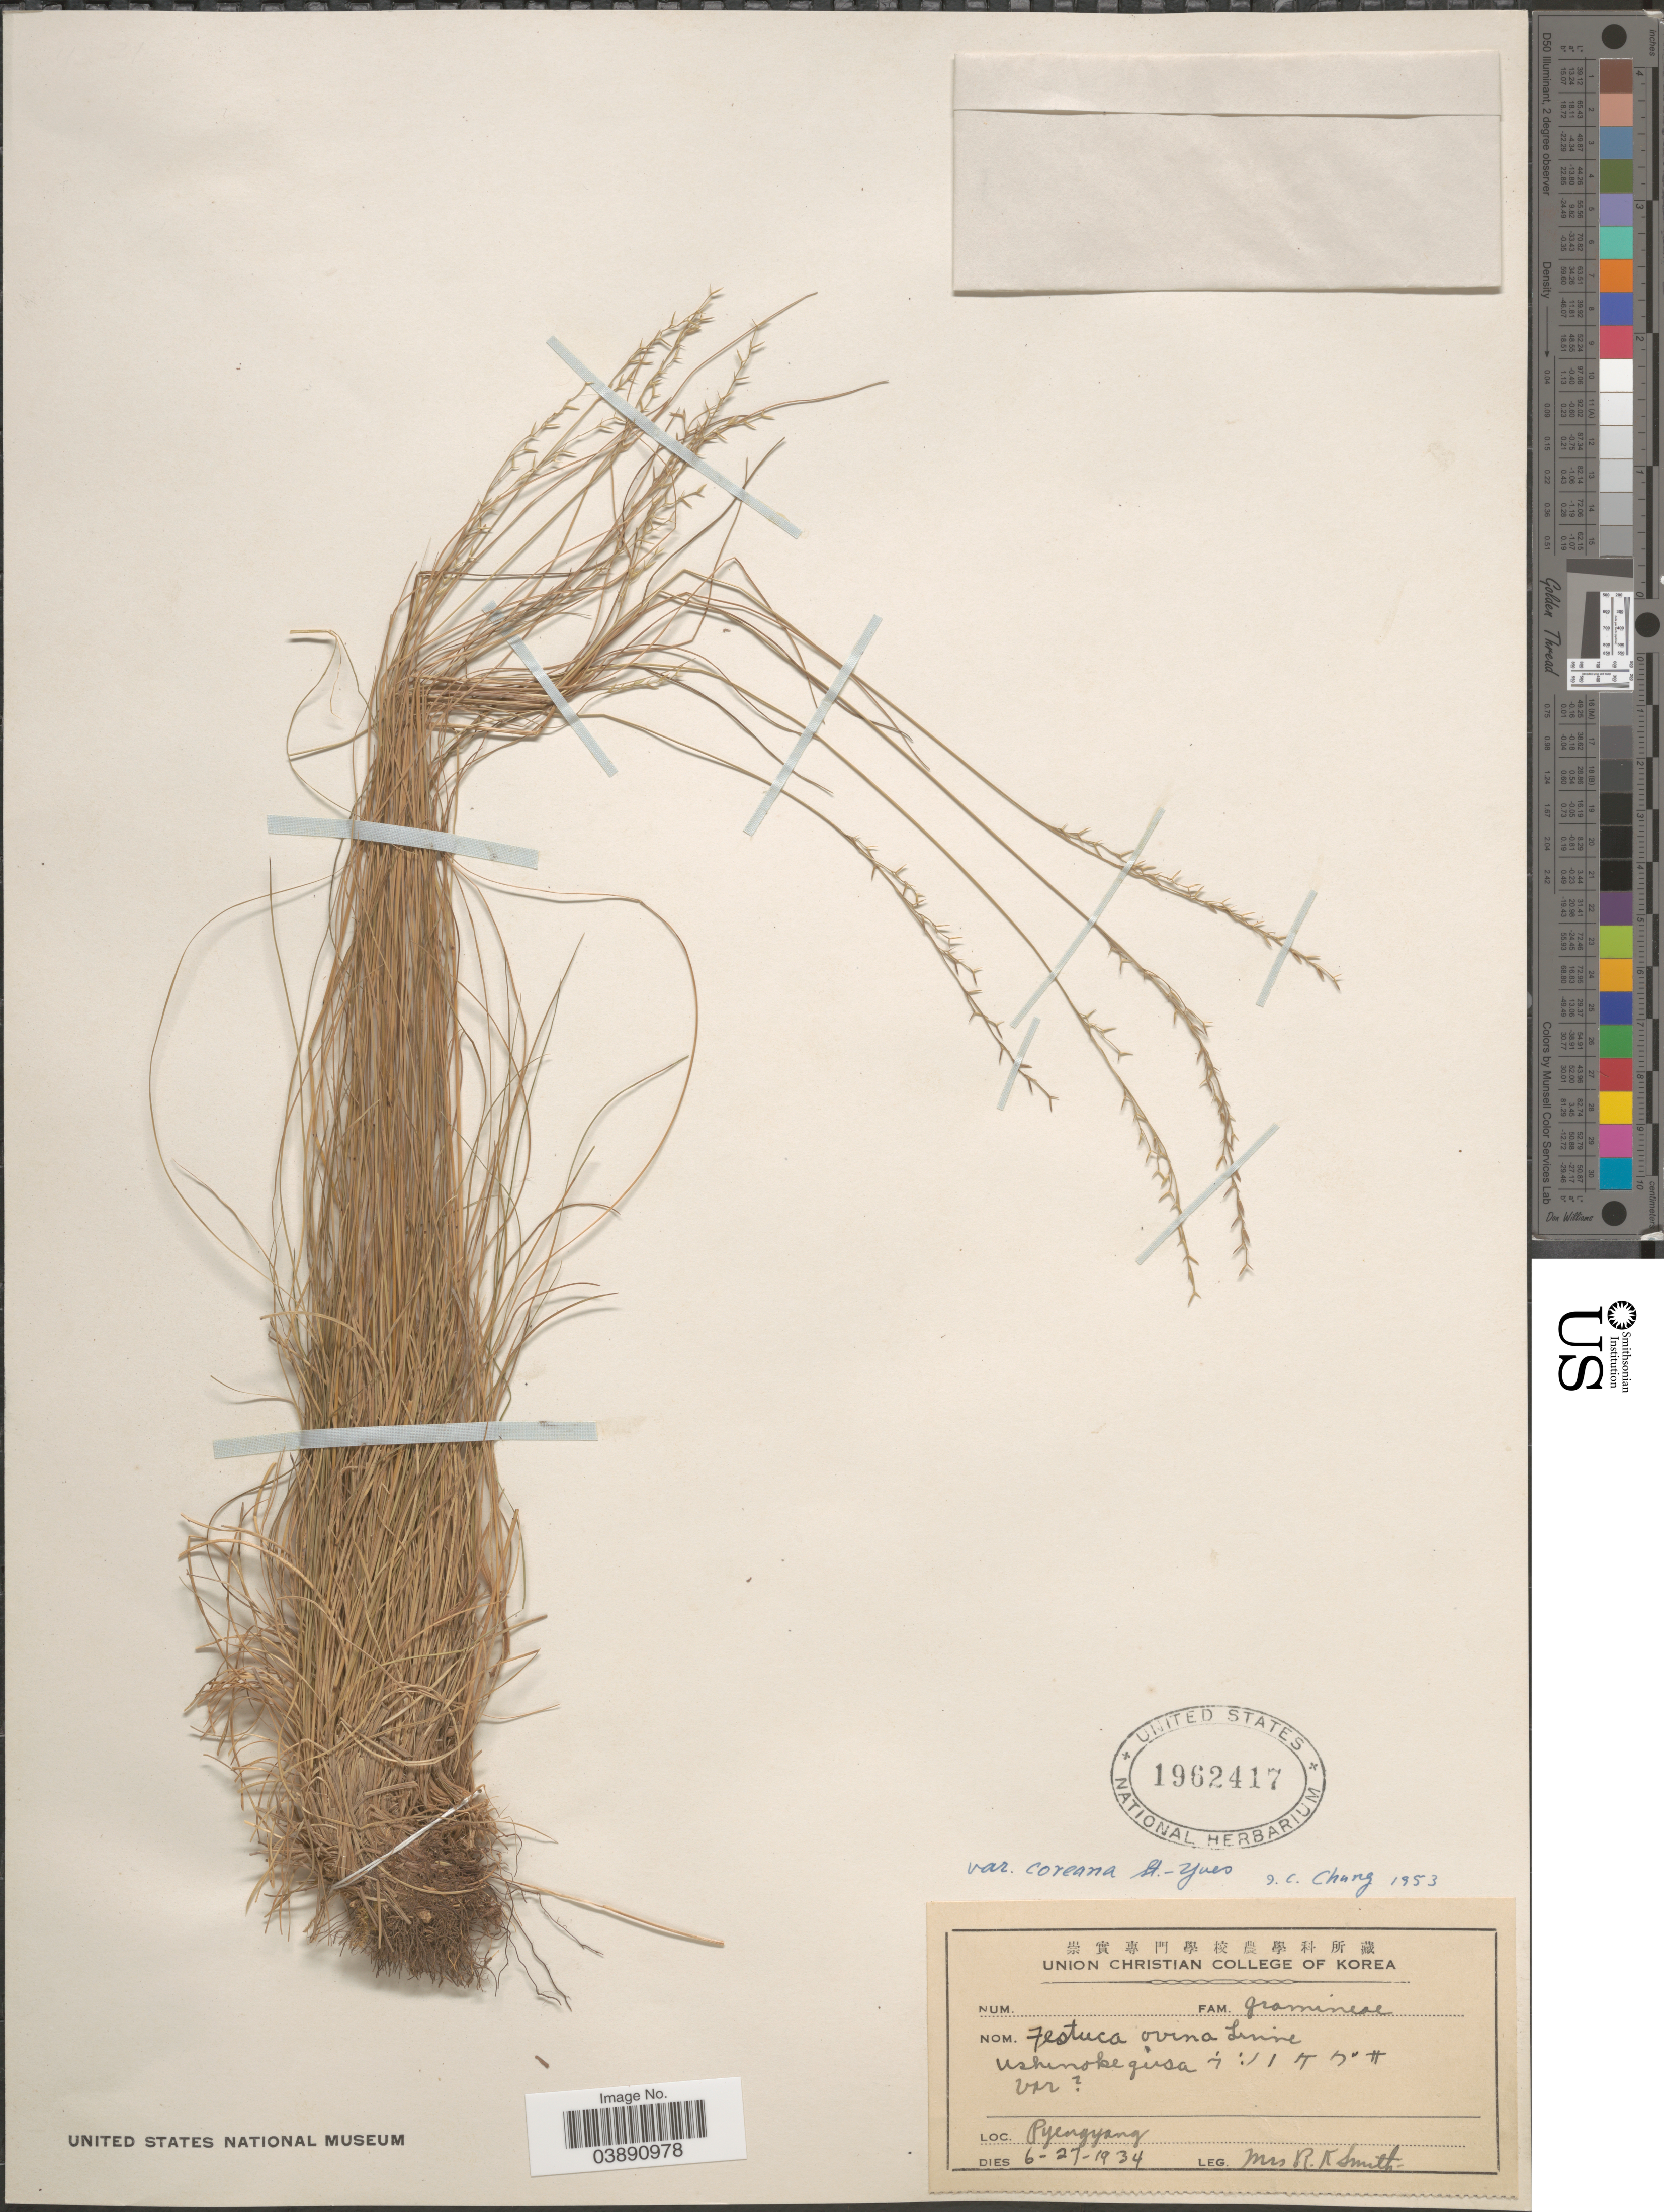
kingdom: Plantae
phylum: Tracheophyta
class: Liliopsida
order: Poales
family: Poaceae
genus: Festuca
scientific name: Festuca ovina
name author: L.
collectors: Mrs. R. K. Smith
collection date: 1934-06-27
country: North Korea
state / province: P'yongyang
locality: Pyengyang.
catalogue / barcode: US 1962417